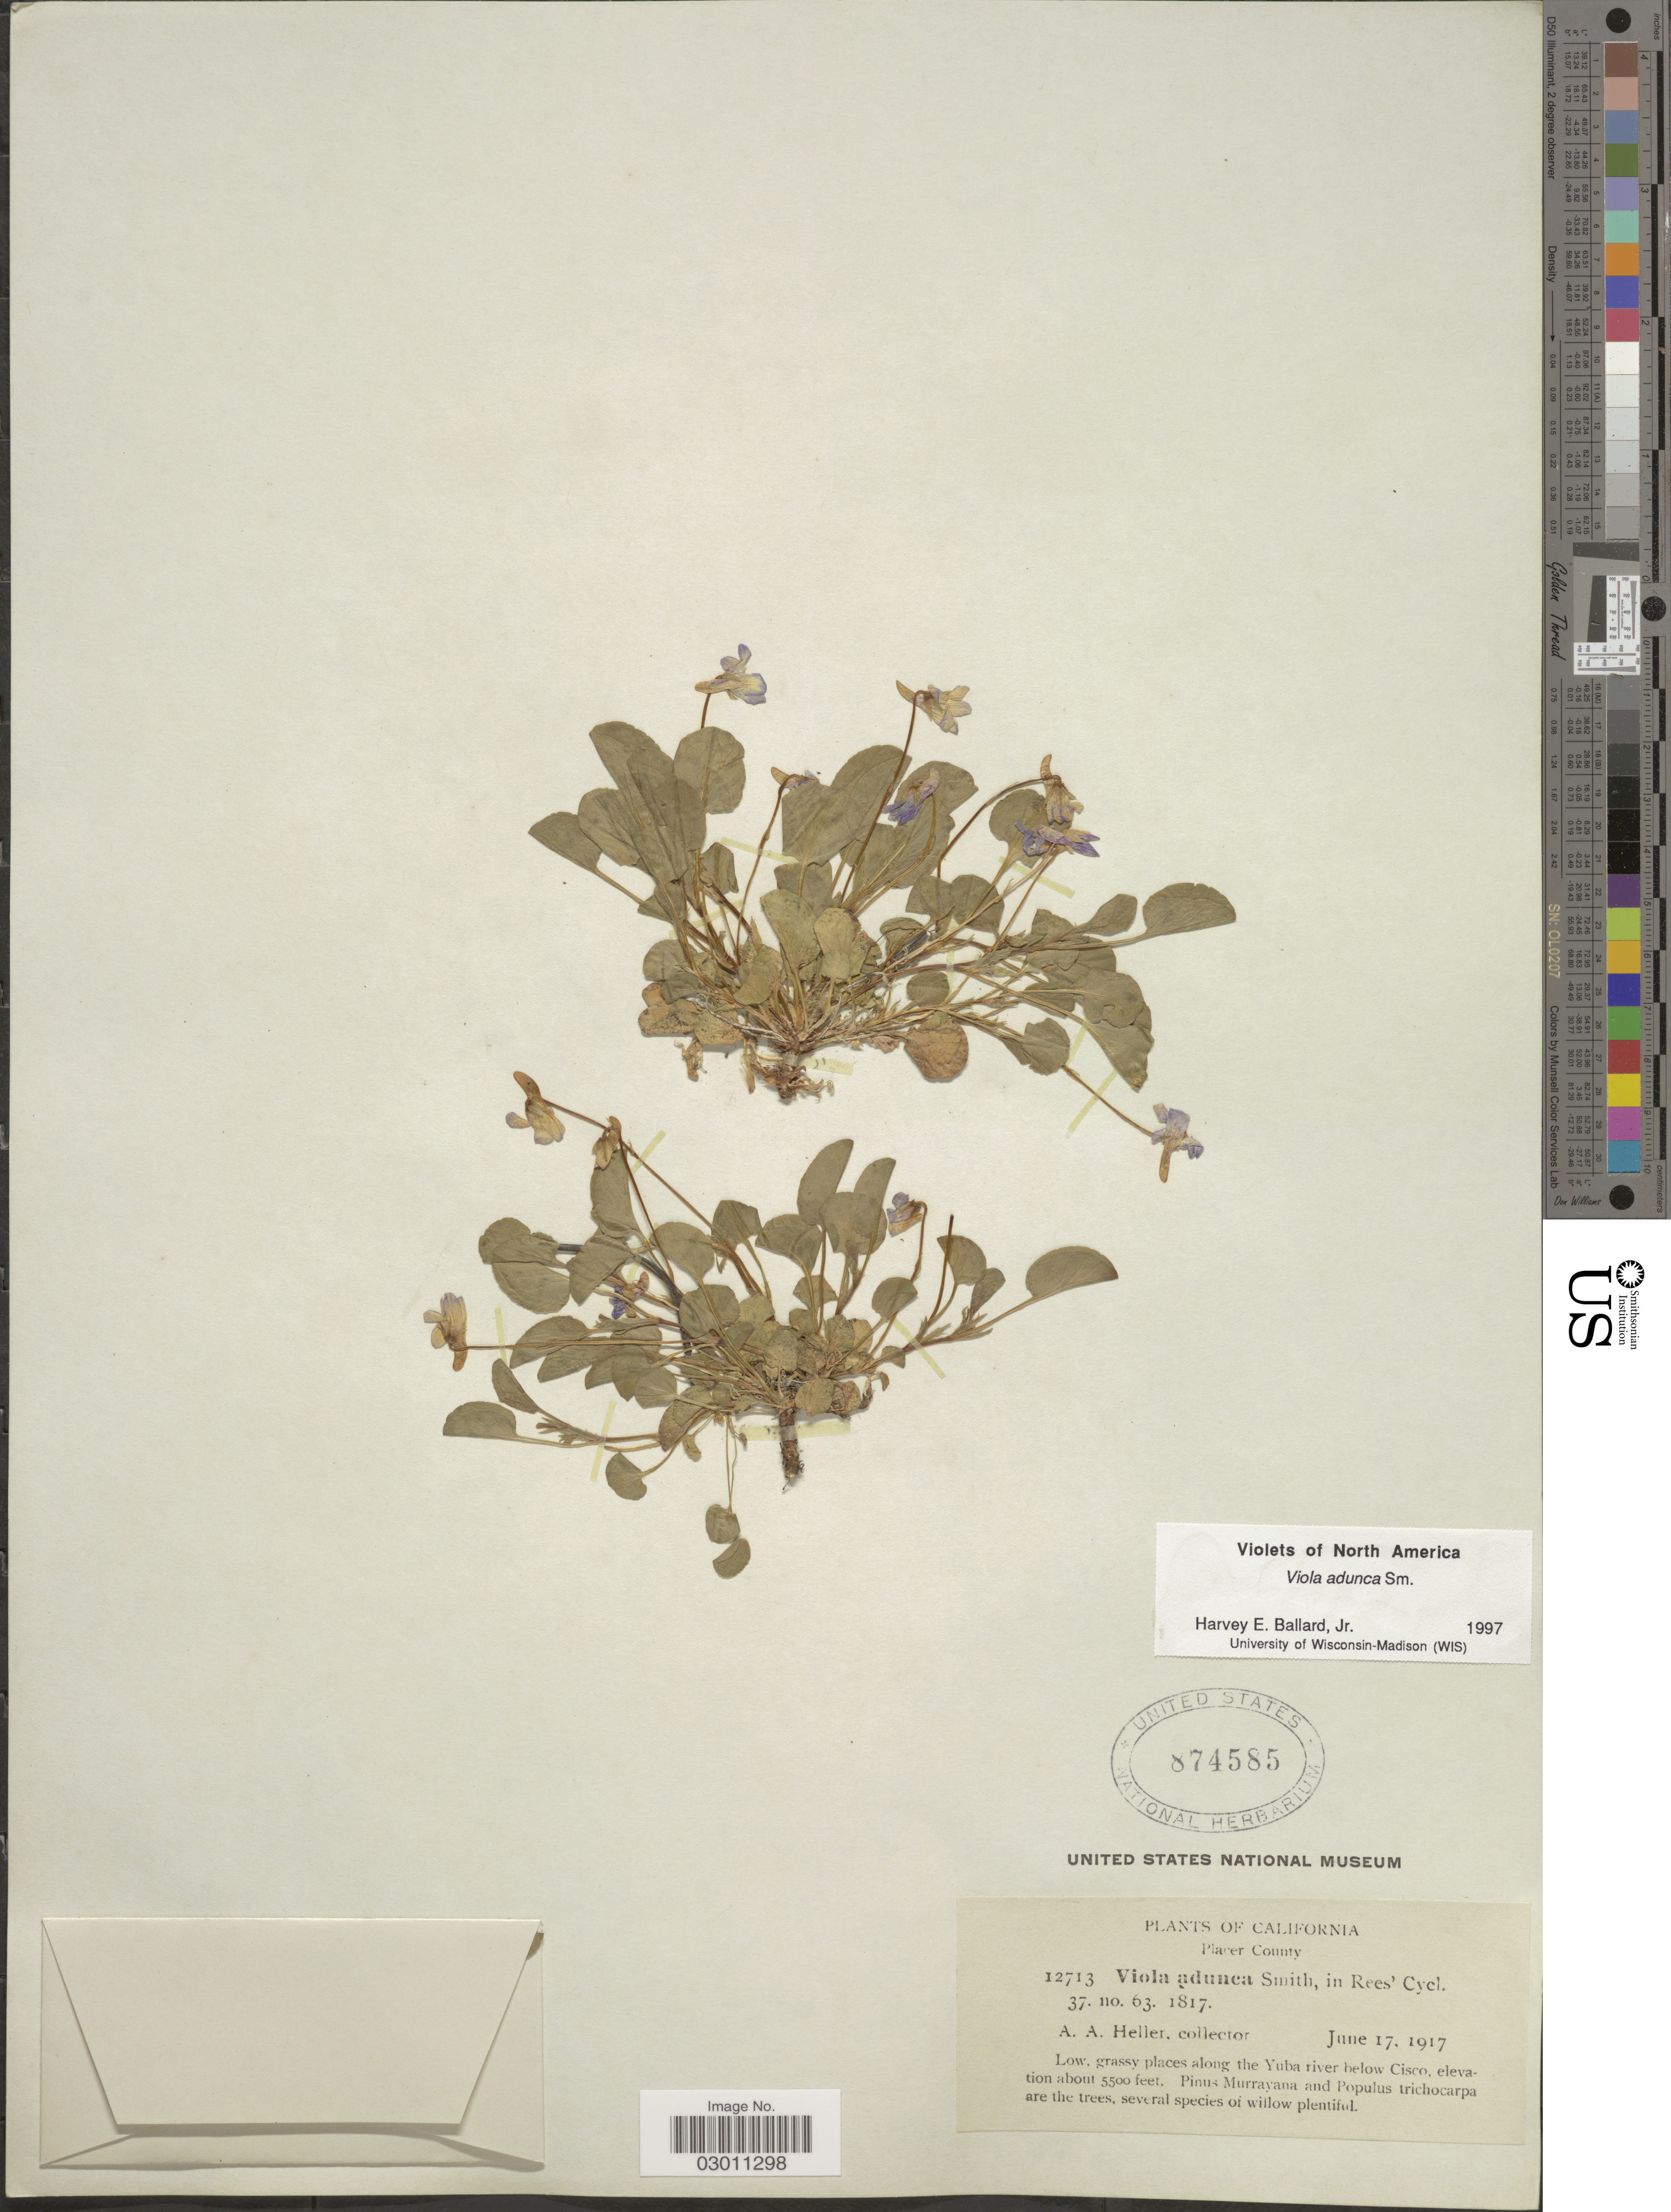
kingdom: Plantae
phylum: Tracheophyta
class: Magnoliopsida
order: Malpighiales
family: Violaceae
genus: Viola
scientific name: Viola adunca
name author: Sm.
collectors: A. A. Heller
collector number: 12713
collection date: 1917-06-17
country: United States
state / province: California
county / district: Placer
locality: Placer County. Along the Yuba river below Cisco.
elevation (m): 1676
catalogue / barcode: US 874585